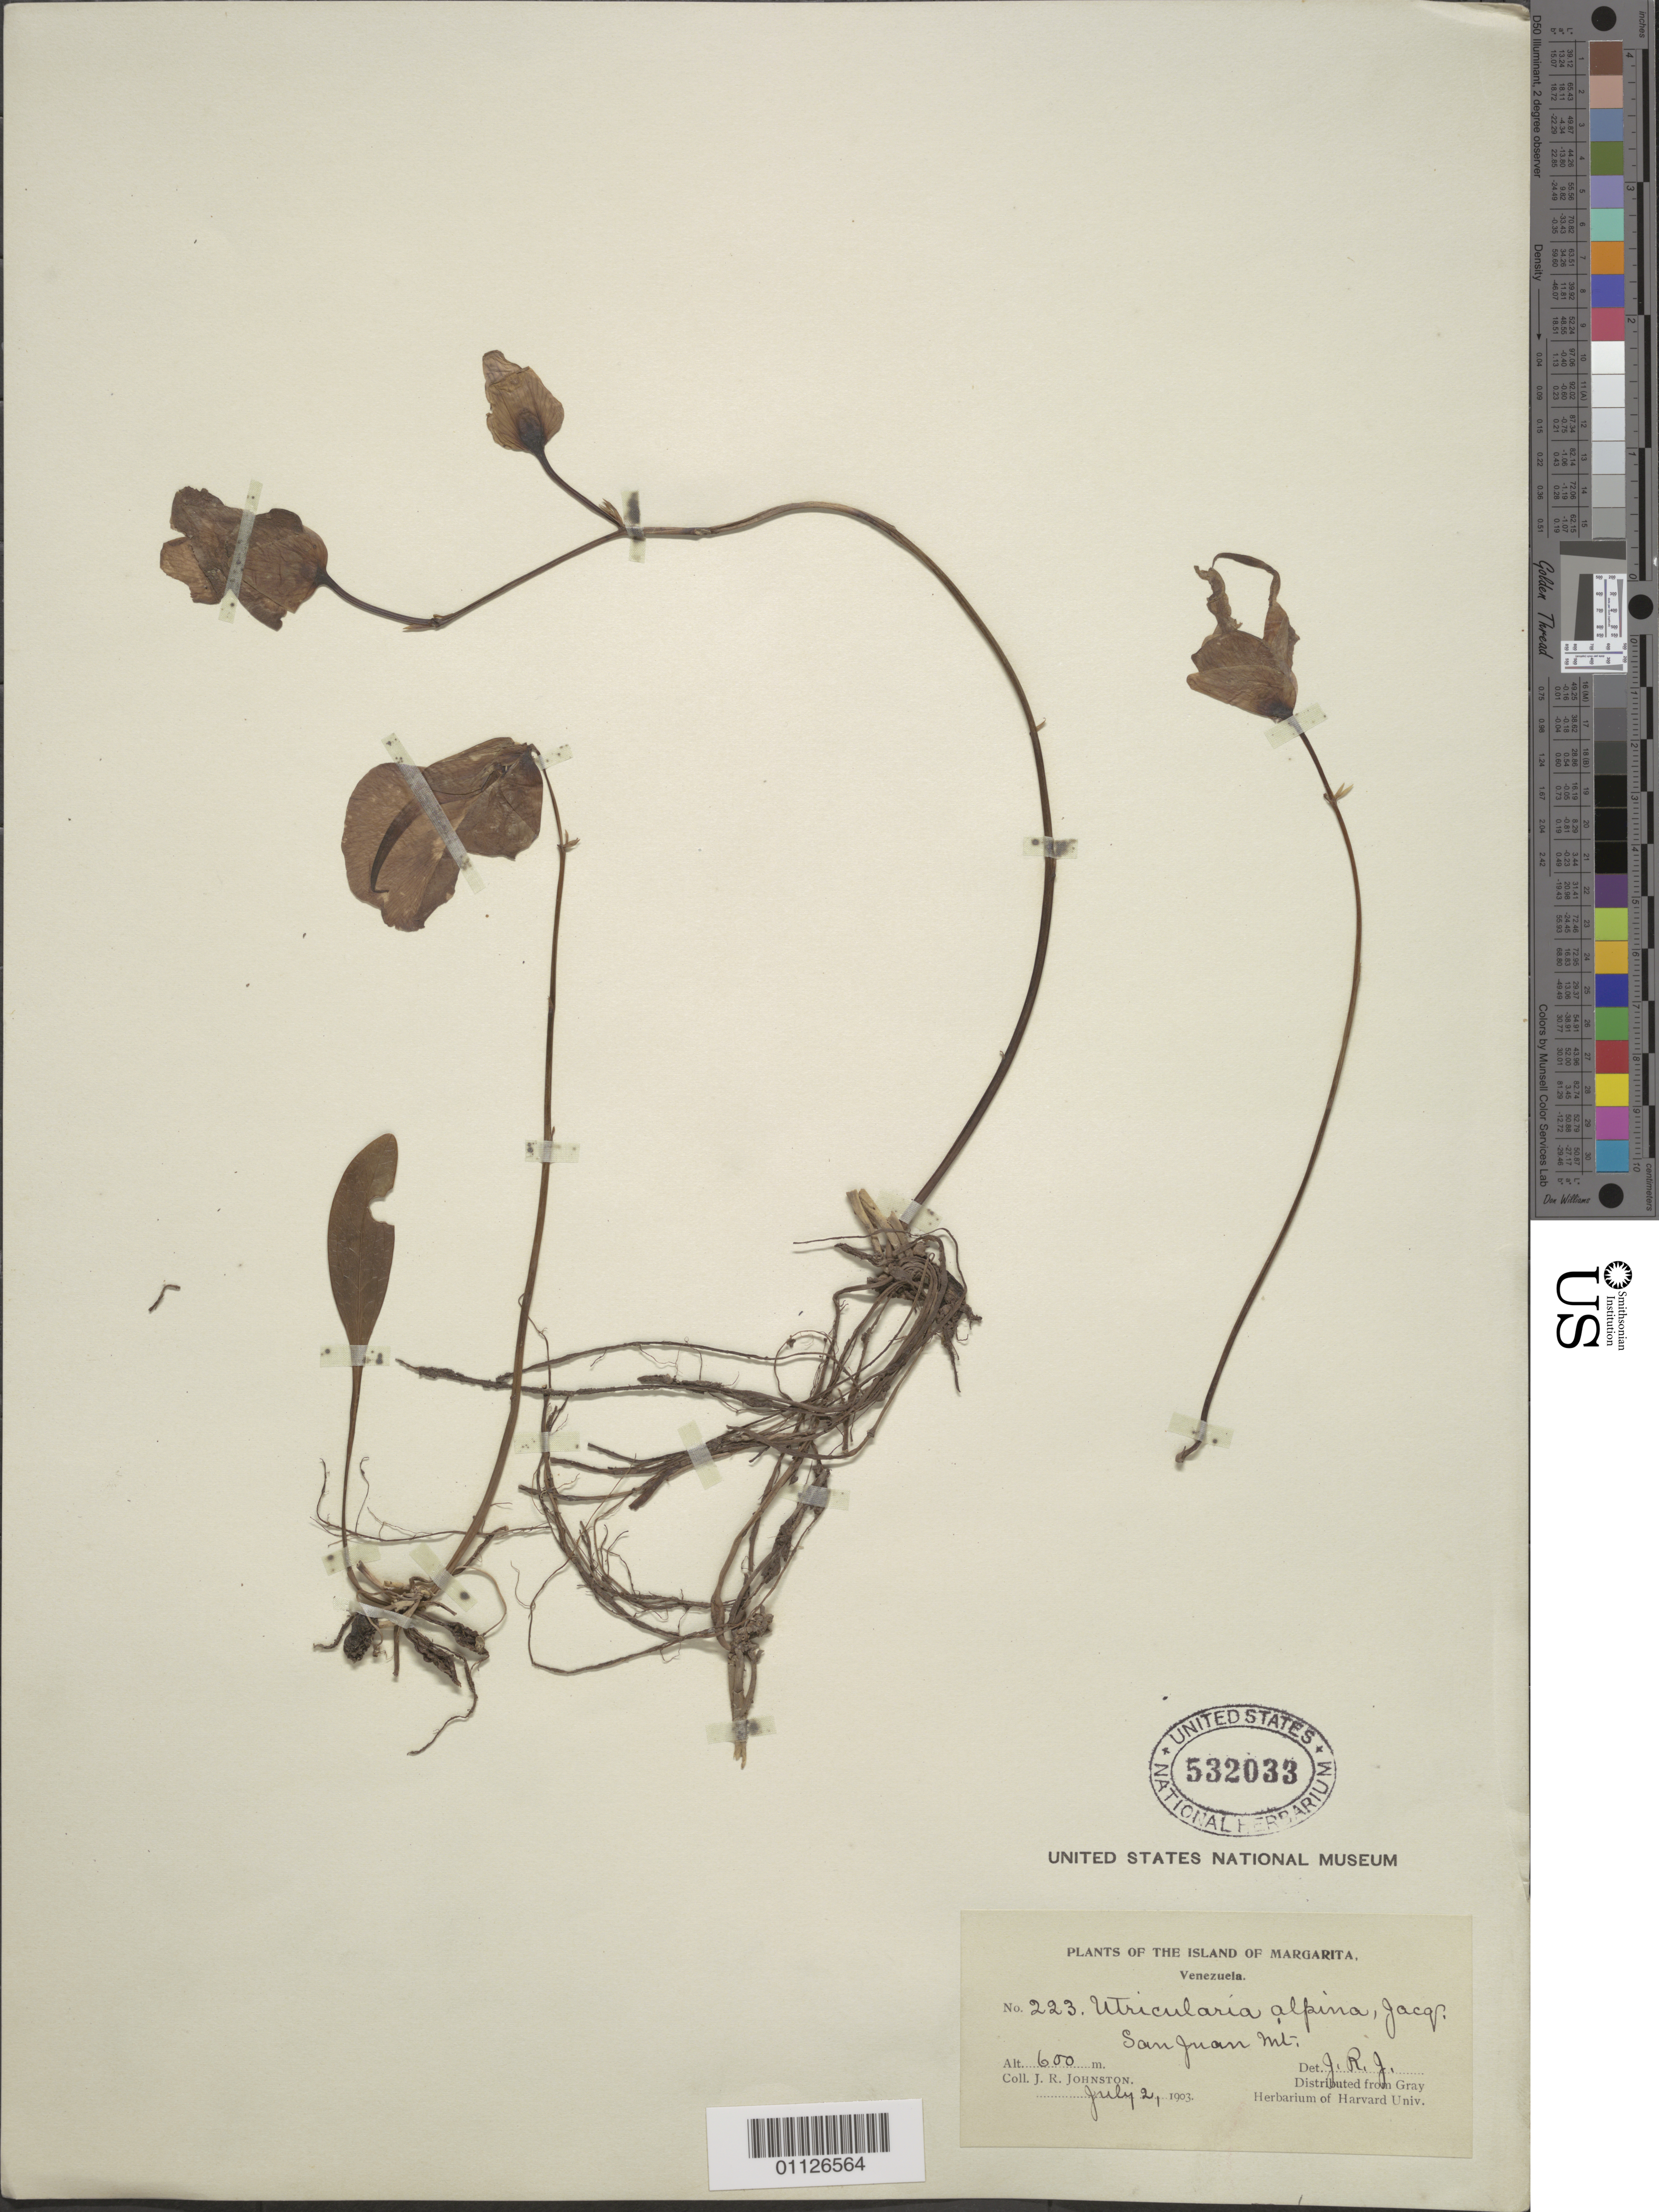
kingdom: Plantae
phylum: Tracheophyta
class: Magnoliopsida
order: Lamiales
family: Lentibulariaceae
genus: Utricularia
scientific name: Utricularia alpina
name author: Jacq.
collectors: J. Johnston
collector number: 223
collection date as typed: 02 Jul 1903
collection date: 1903-07-02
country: Venezuela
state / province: Nueva Esparta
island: Margarita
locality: San Juan Mt.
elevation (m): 600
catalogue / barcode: US 532033